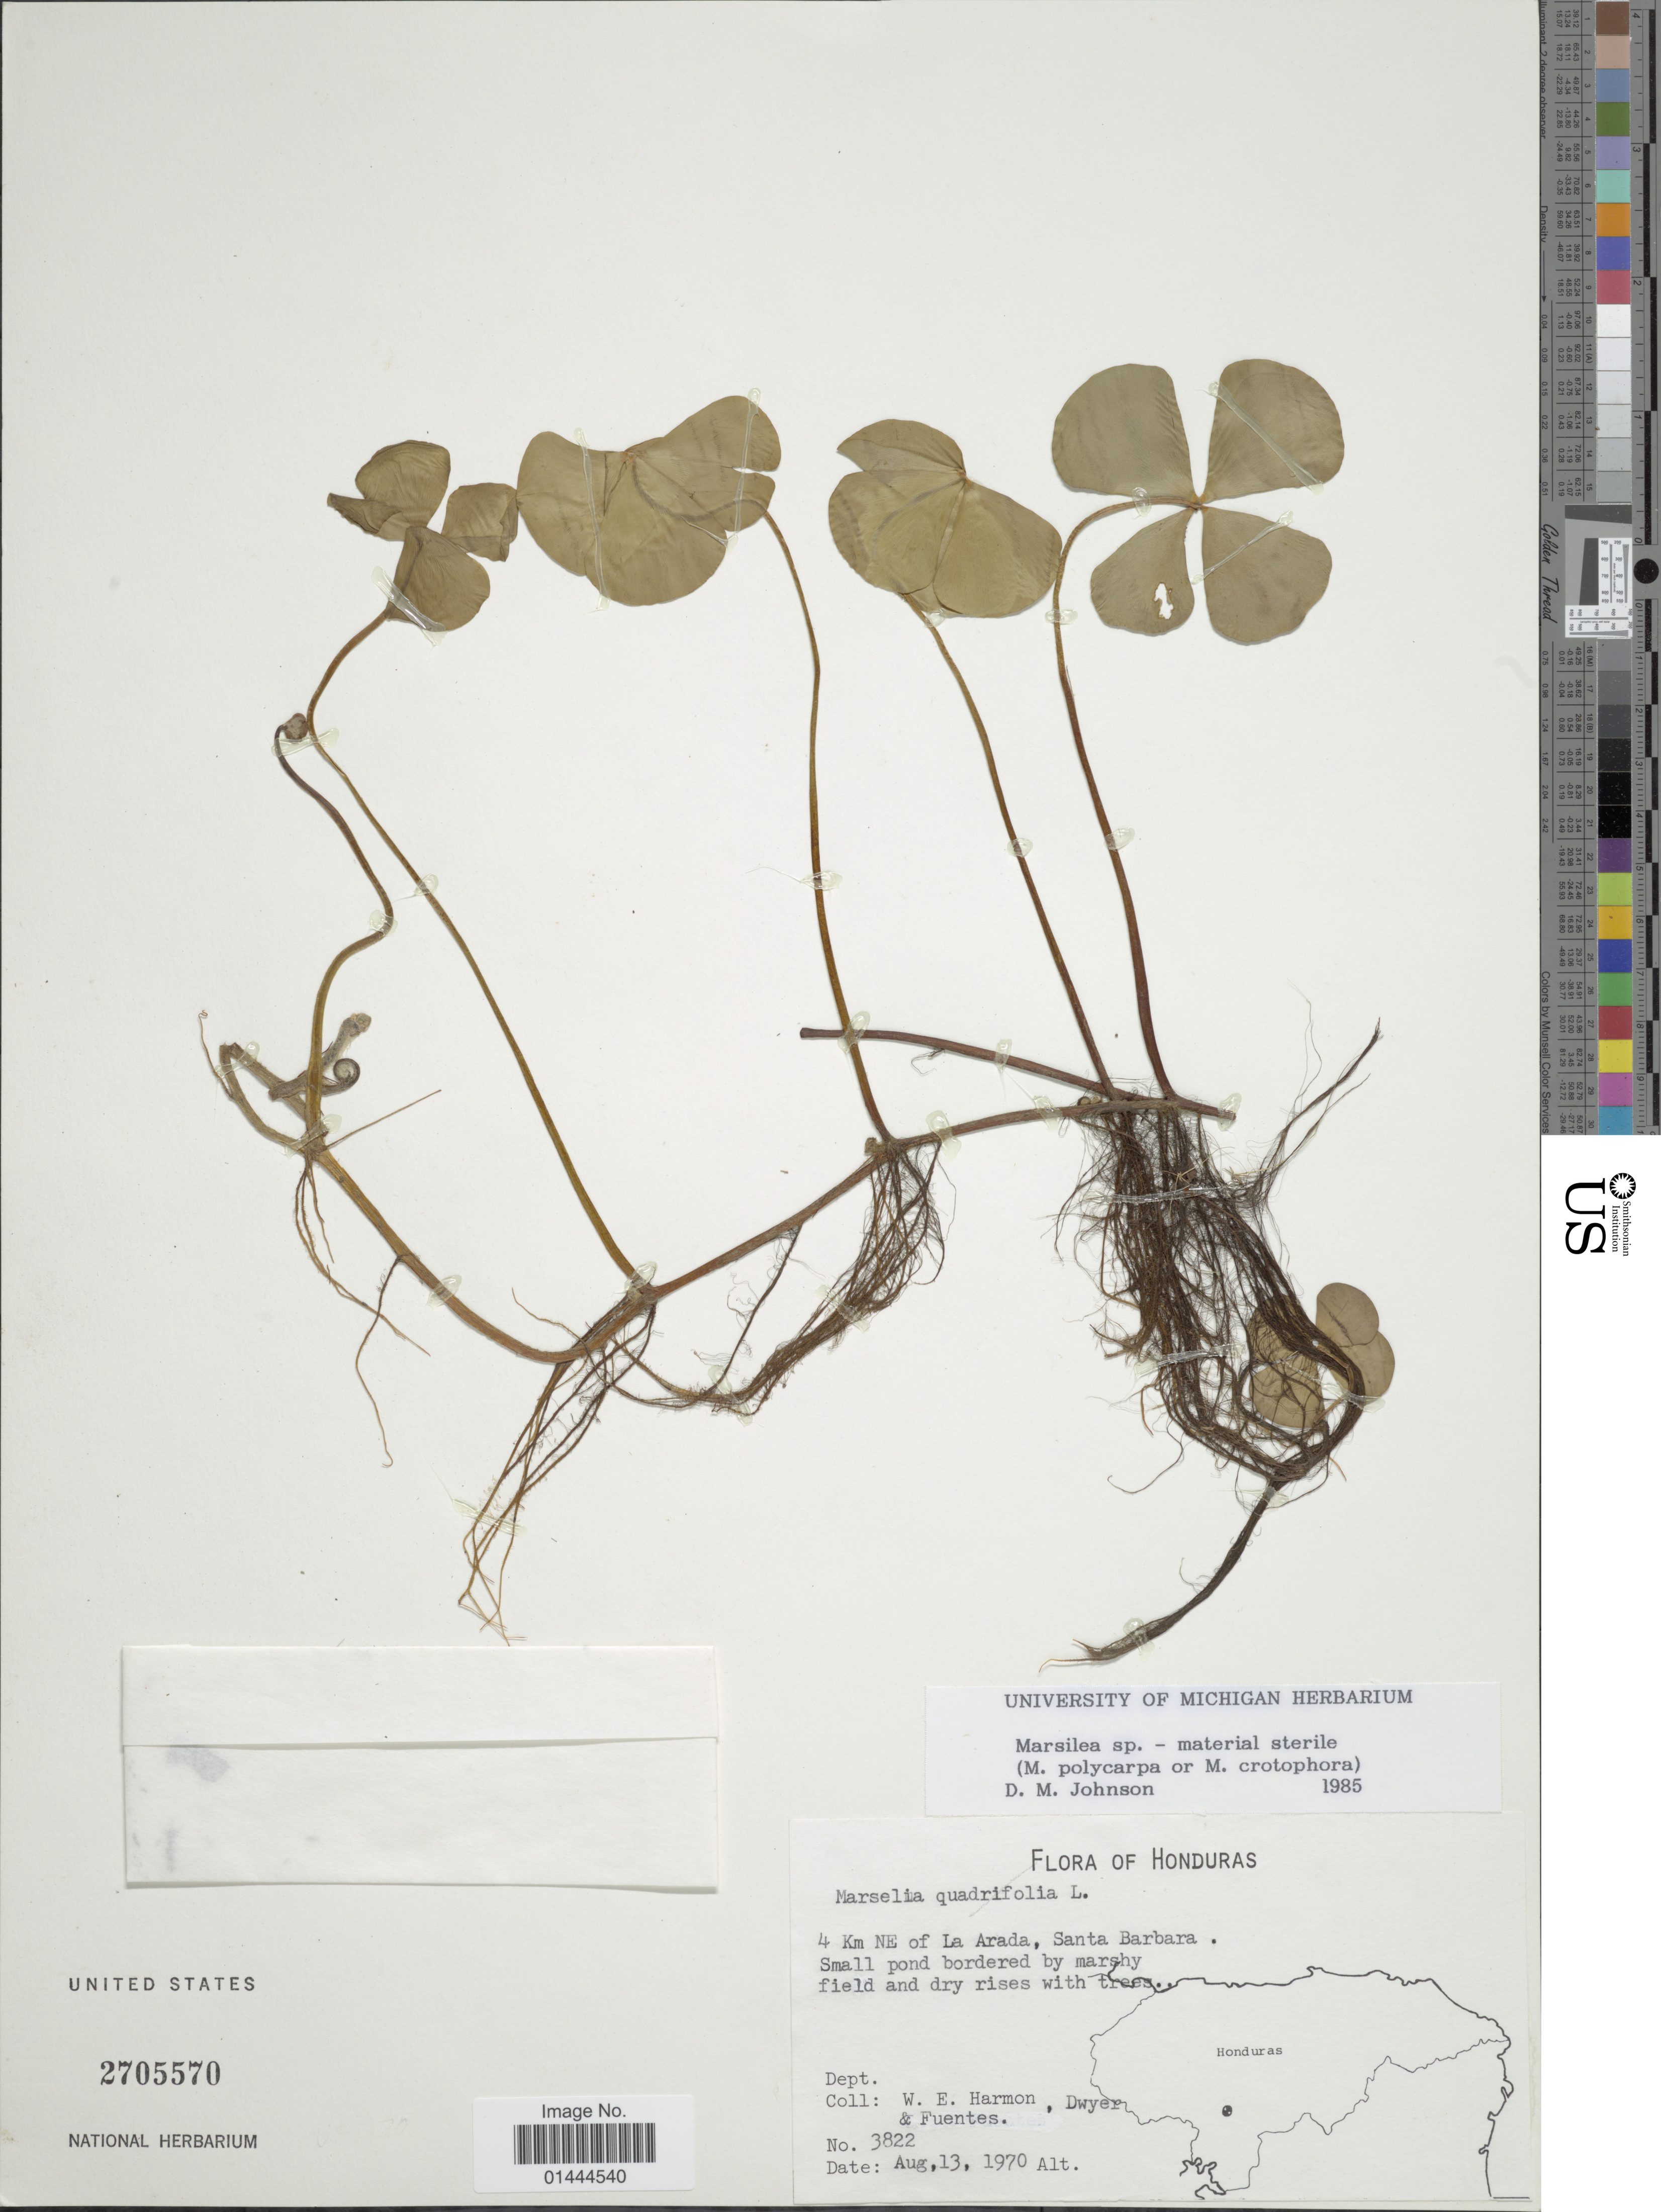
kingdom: Plantae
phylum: Tracheophyta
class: Polypodiopsida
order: Salviniales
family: Marsileaceae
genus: Marsilea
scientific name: Marsilea polycarpa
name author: Hook. & Grev.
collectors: W. E. Harmon, Dwyer, -- & -. Fuentes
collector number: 3822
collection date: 1970-08-13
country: Honduras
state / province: Santa Bárbara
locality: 4 km NE of La Arada, Santa Barbara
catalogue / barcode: US 2705570